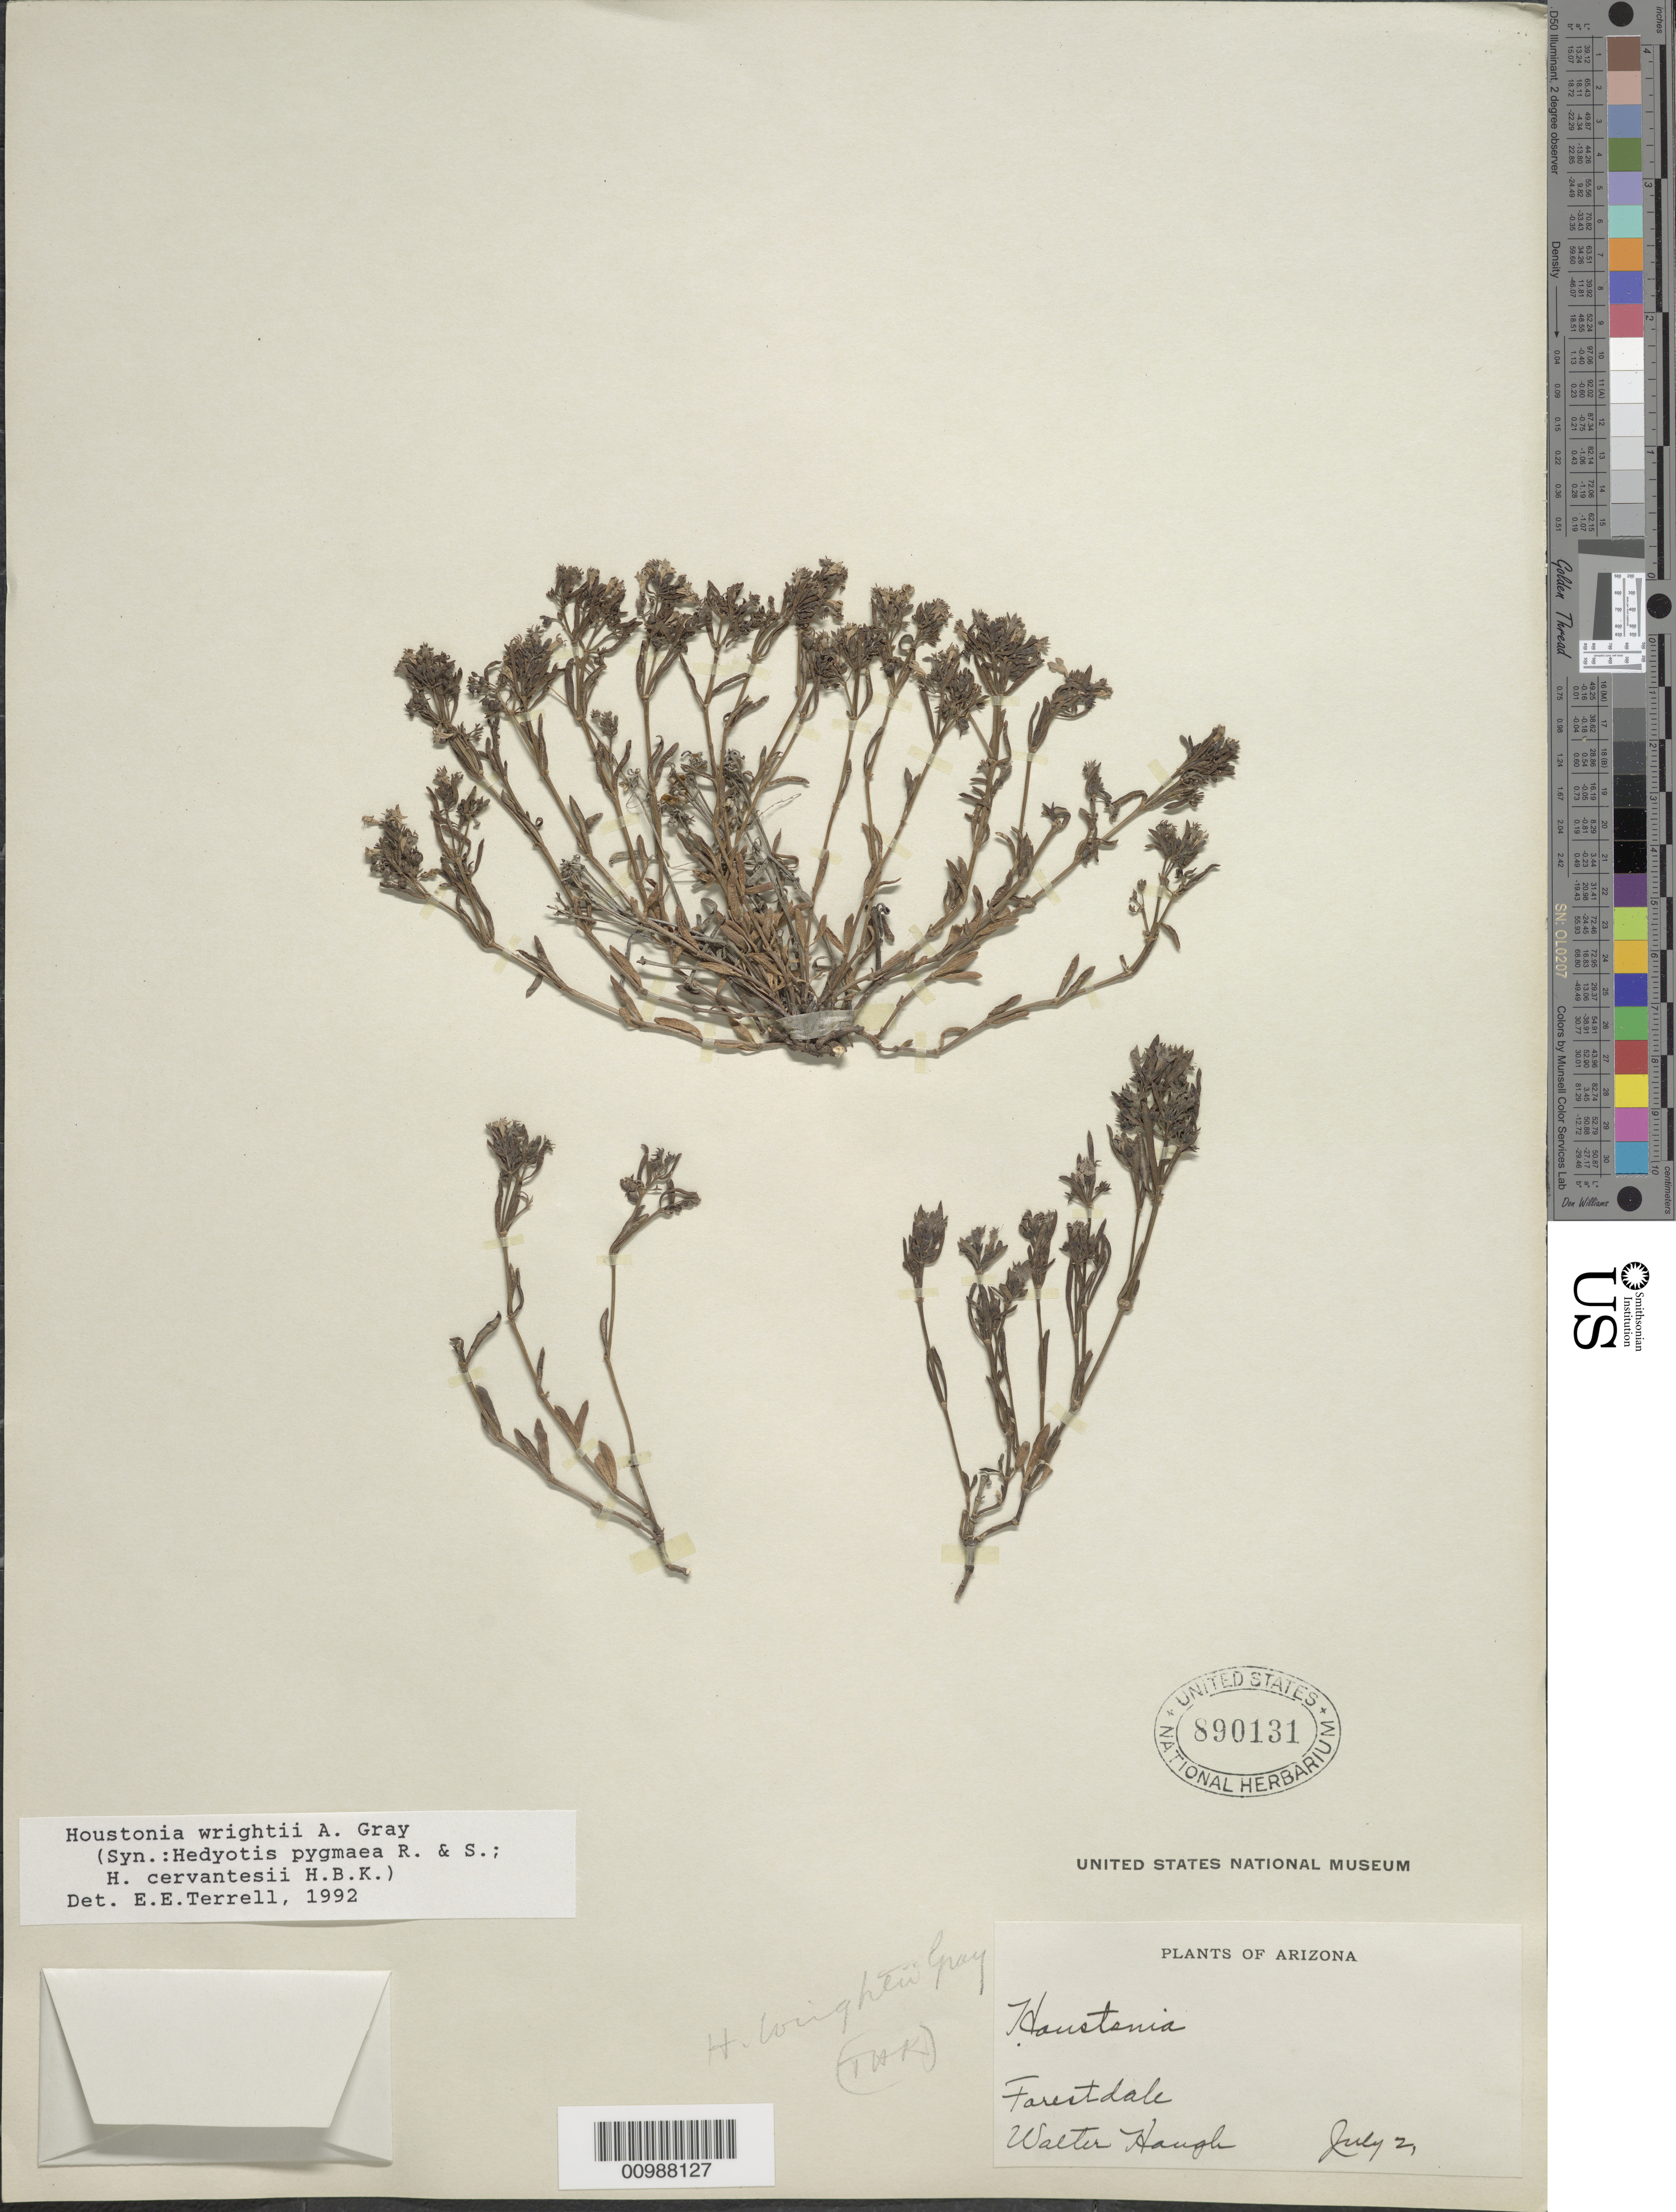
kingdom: Plantae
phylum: Tracheophyta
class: Magnoliopsida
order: Gentianales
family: Rubiaceae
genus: Houstonia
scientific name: Houstonia wrightii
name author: (A. Gray) A. Gray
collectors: W. Hough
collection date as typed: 02 Jul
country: United States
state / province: Arizona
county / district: Navajo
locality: Forestdale.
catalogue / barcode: US 890131